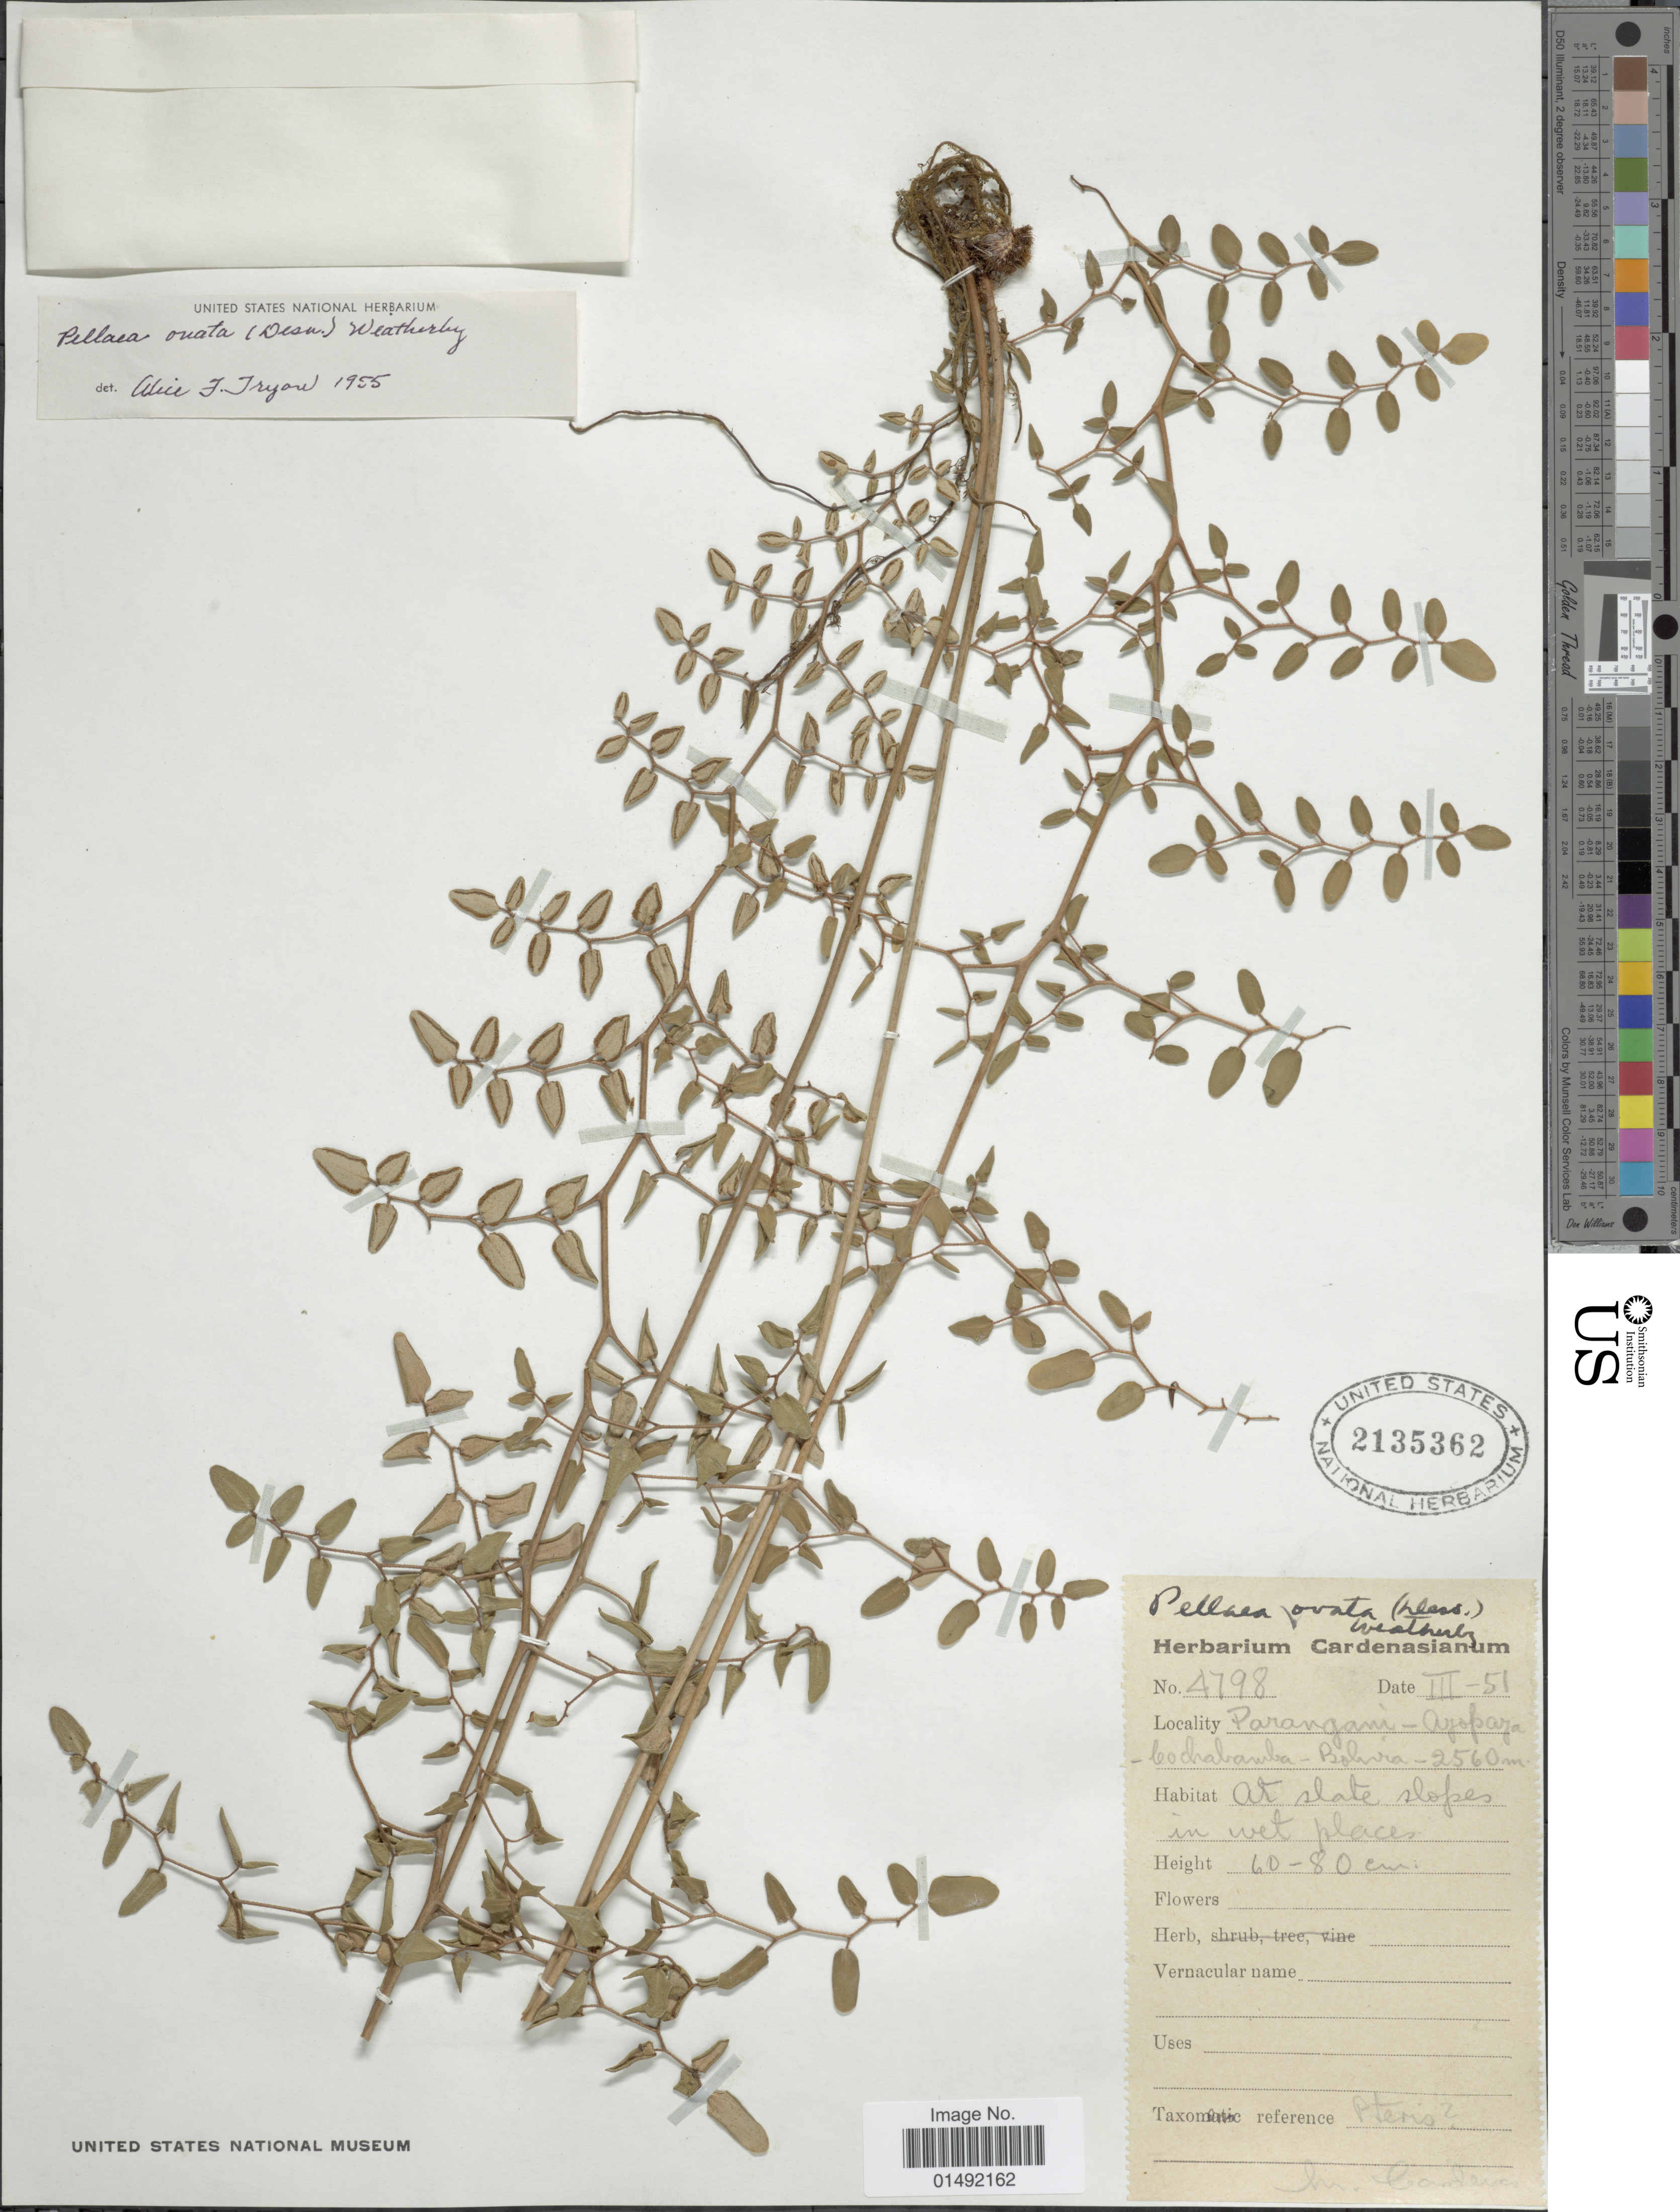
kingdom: Plantae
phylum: Tracheophyta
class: Polypodiopsida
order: Polypodiales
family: Pteridaceae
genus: Pellaea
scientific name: Pellaea ovata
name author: (Desv.) Weath.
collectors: Herbarium Cardenasianum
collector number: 4798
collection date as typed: Transcribed d/m/y: /3/51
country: Bolivia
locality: Parangani-Ayopara Cochabamba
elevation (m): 2560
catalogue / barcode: US 2135362